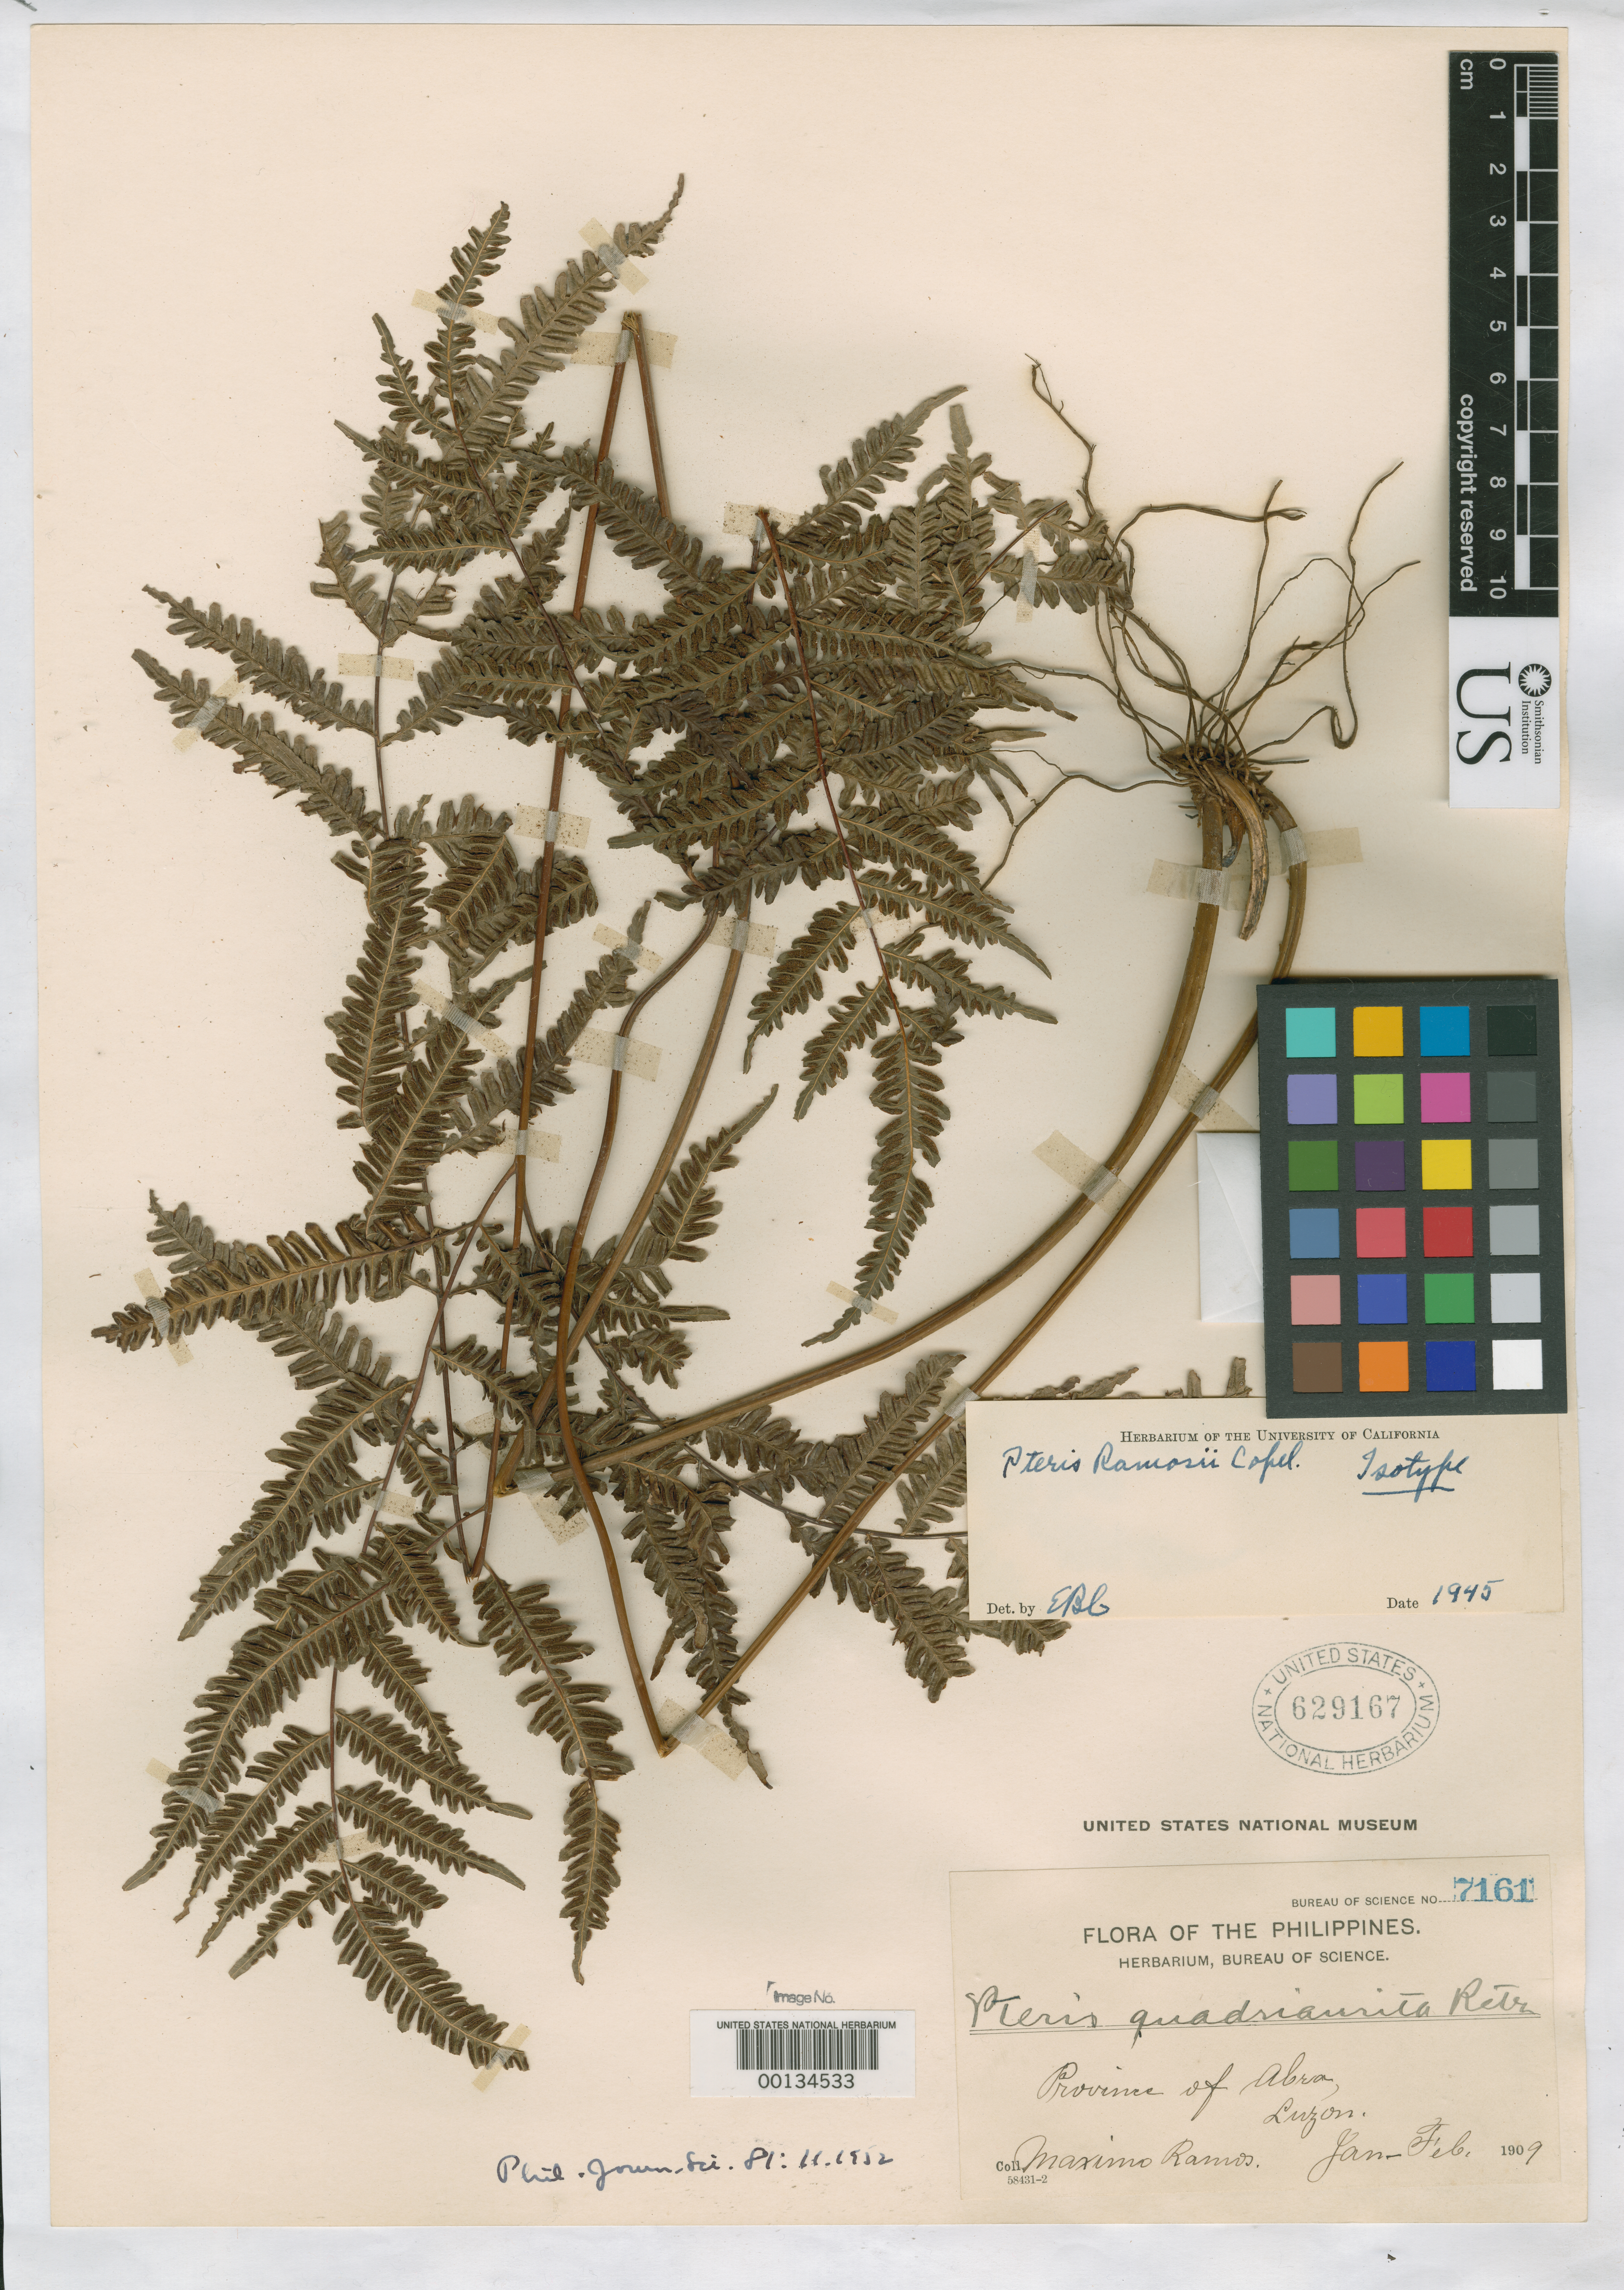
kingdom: Plantae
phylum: Tracheophyta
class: Polypodiopsida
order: Polypodiales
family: Pteridaceae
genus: Pteris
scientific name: Pteris ramosii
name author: Copel.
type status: Isotype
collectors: M. Ramos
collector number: Bur. Sci. 7161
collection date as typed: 1909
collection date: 1909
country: Philippines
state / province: Cordillera (Administrative Region)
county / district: Abra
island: Luzon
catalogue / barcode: US 629167